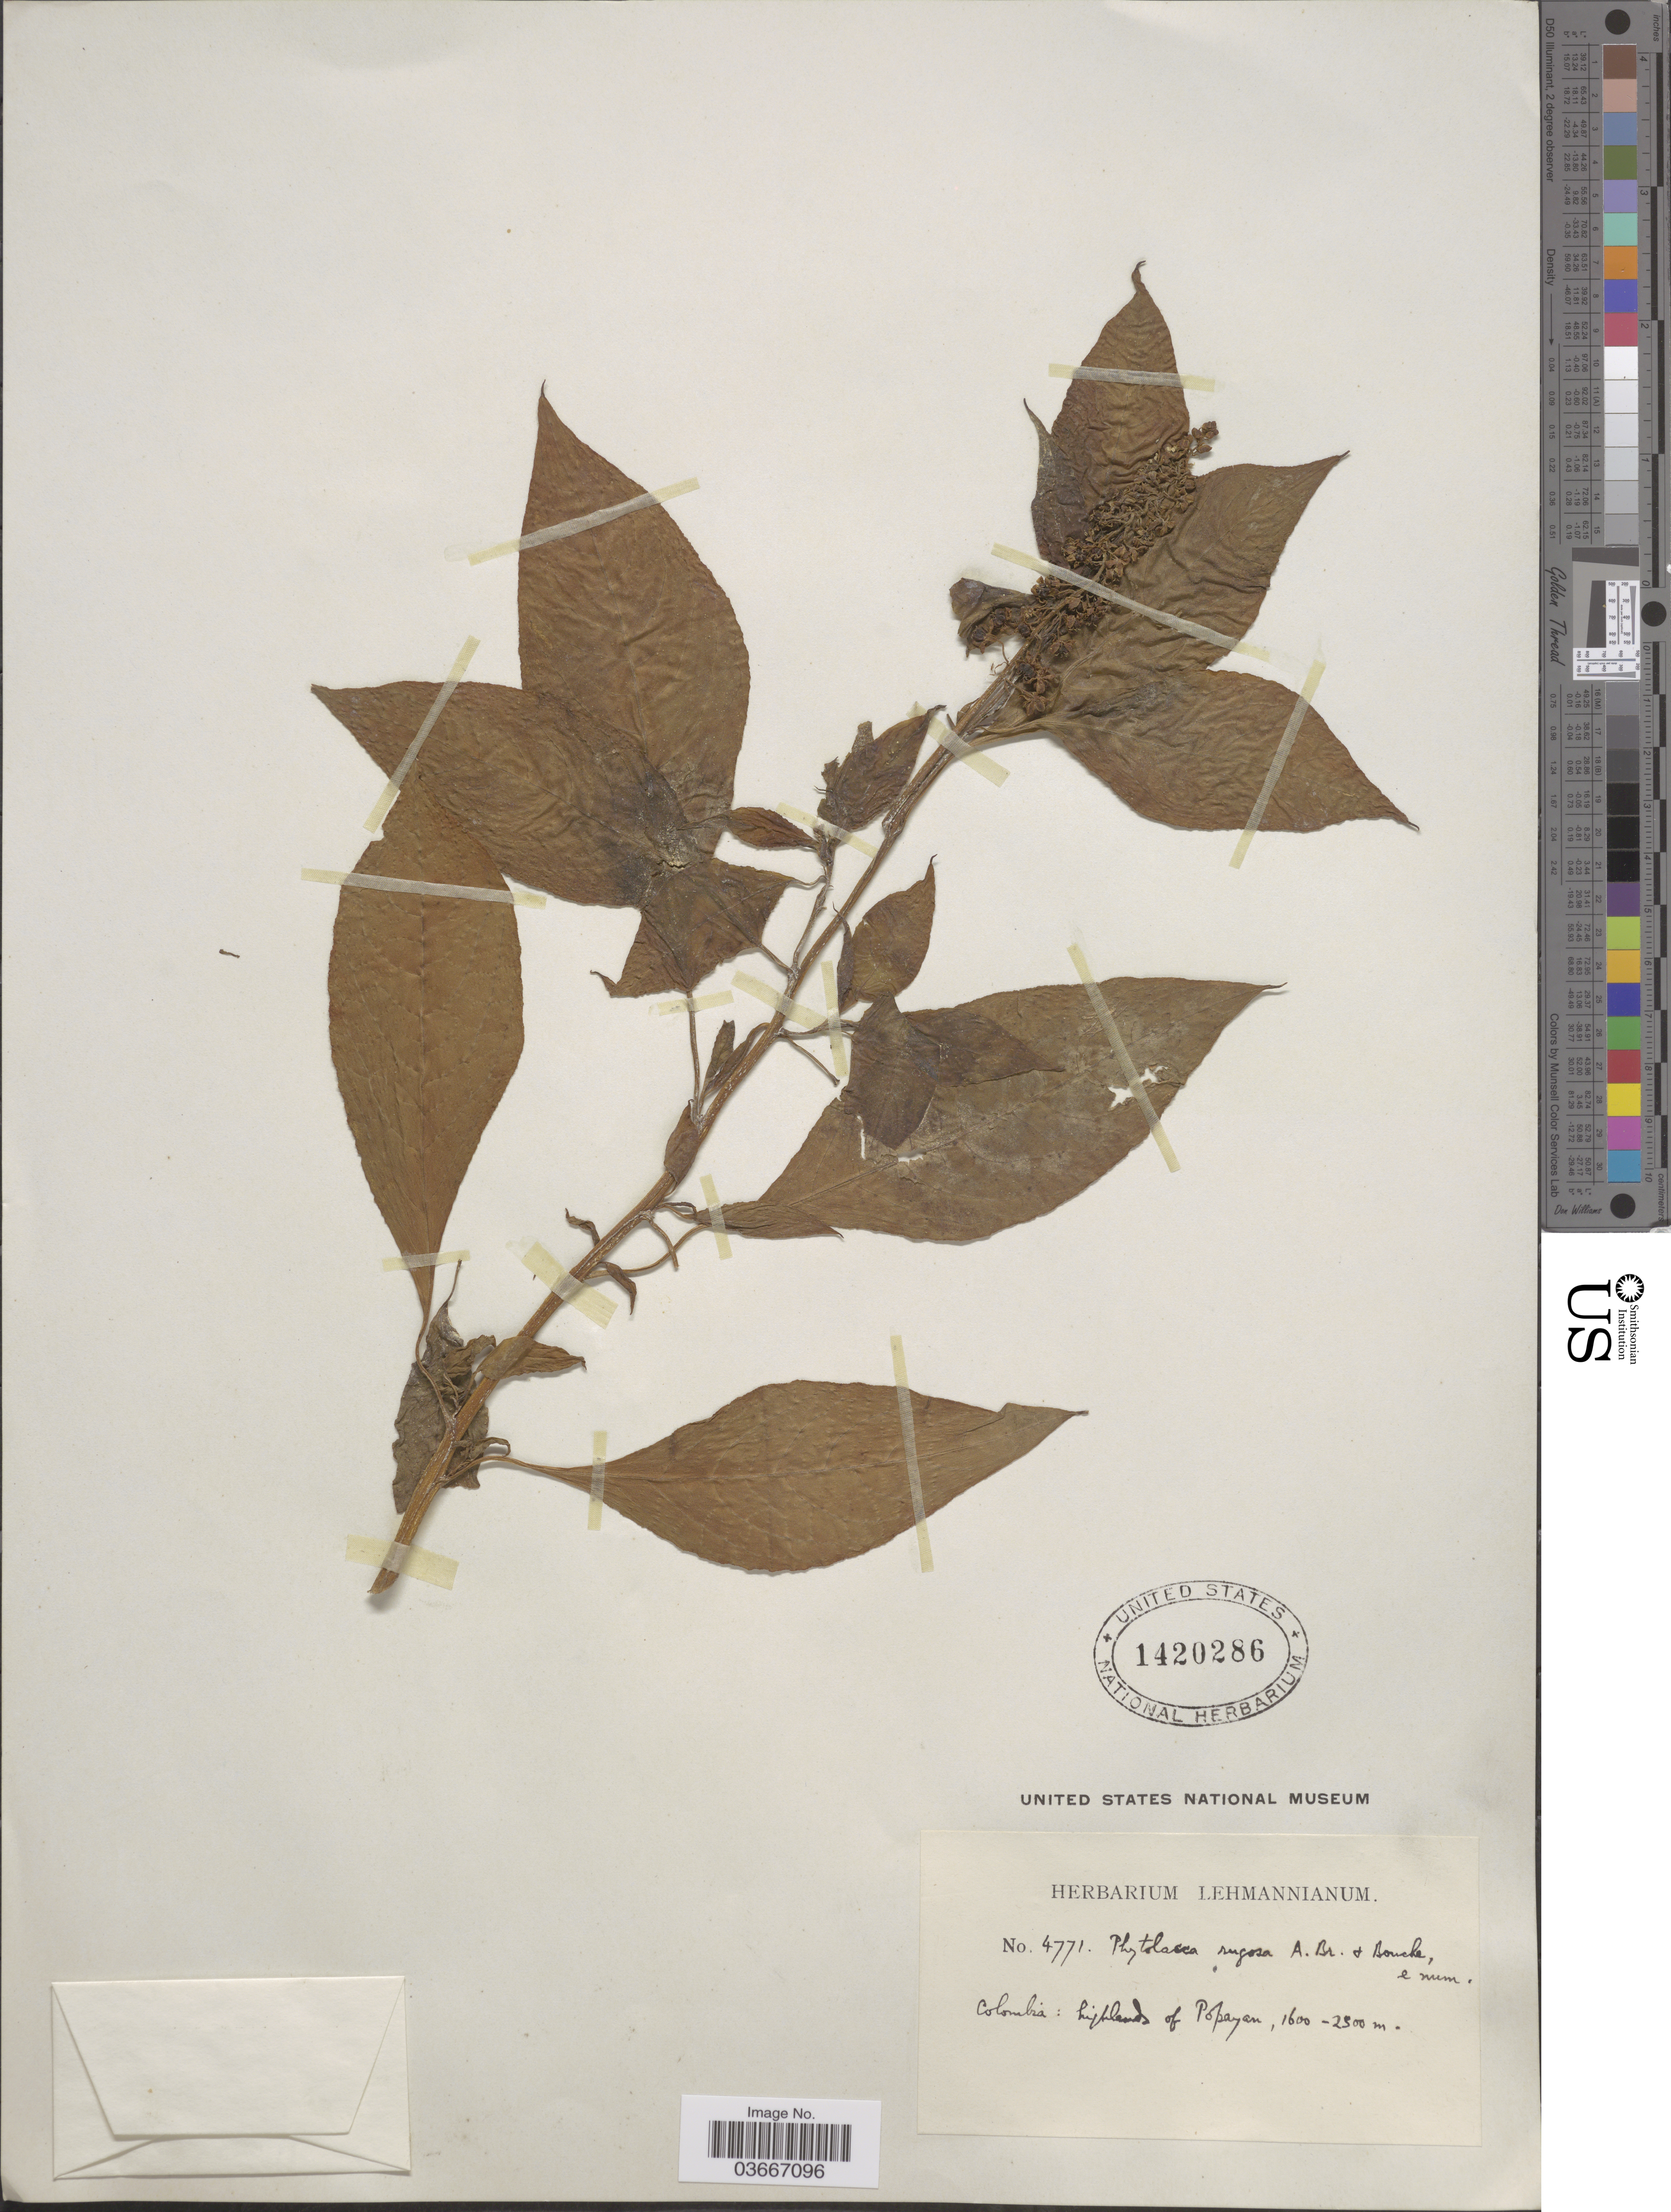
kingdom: Plantae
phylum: Tracheophyta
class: Magnoliopsida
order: Caryophyllales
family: Phytolaccaceae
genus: Phytolacca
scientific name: Phytolacca rugosa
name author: A. Braun & C.D. Bouché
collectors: ex herb. Lehmannianum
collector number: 4771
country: Colombia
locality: Highlands of Popayan.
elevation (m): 1600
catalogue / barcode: US 1420286